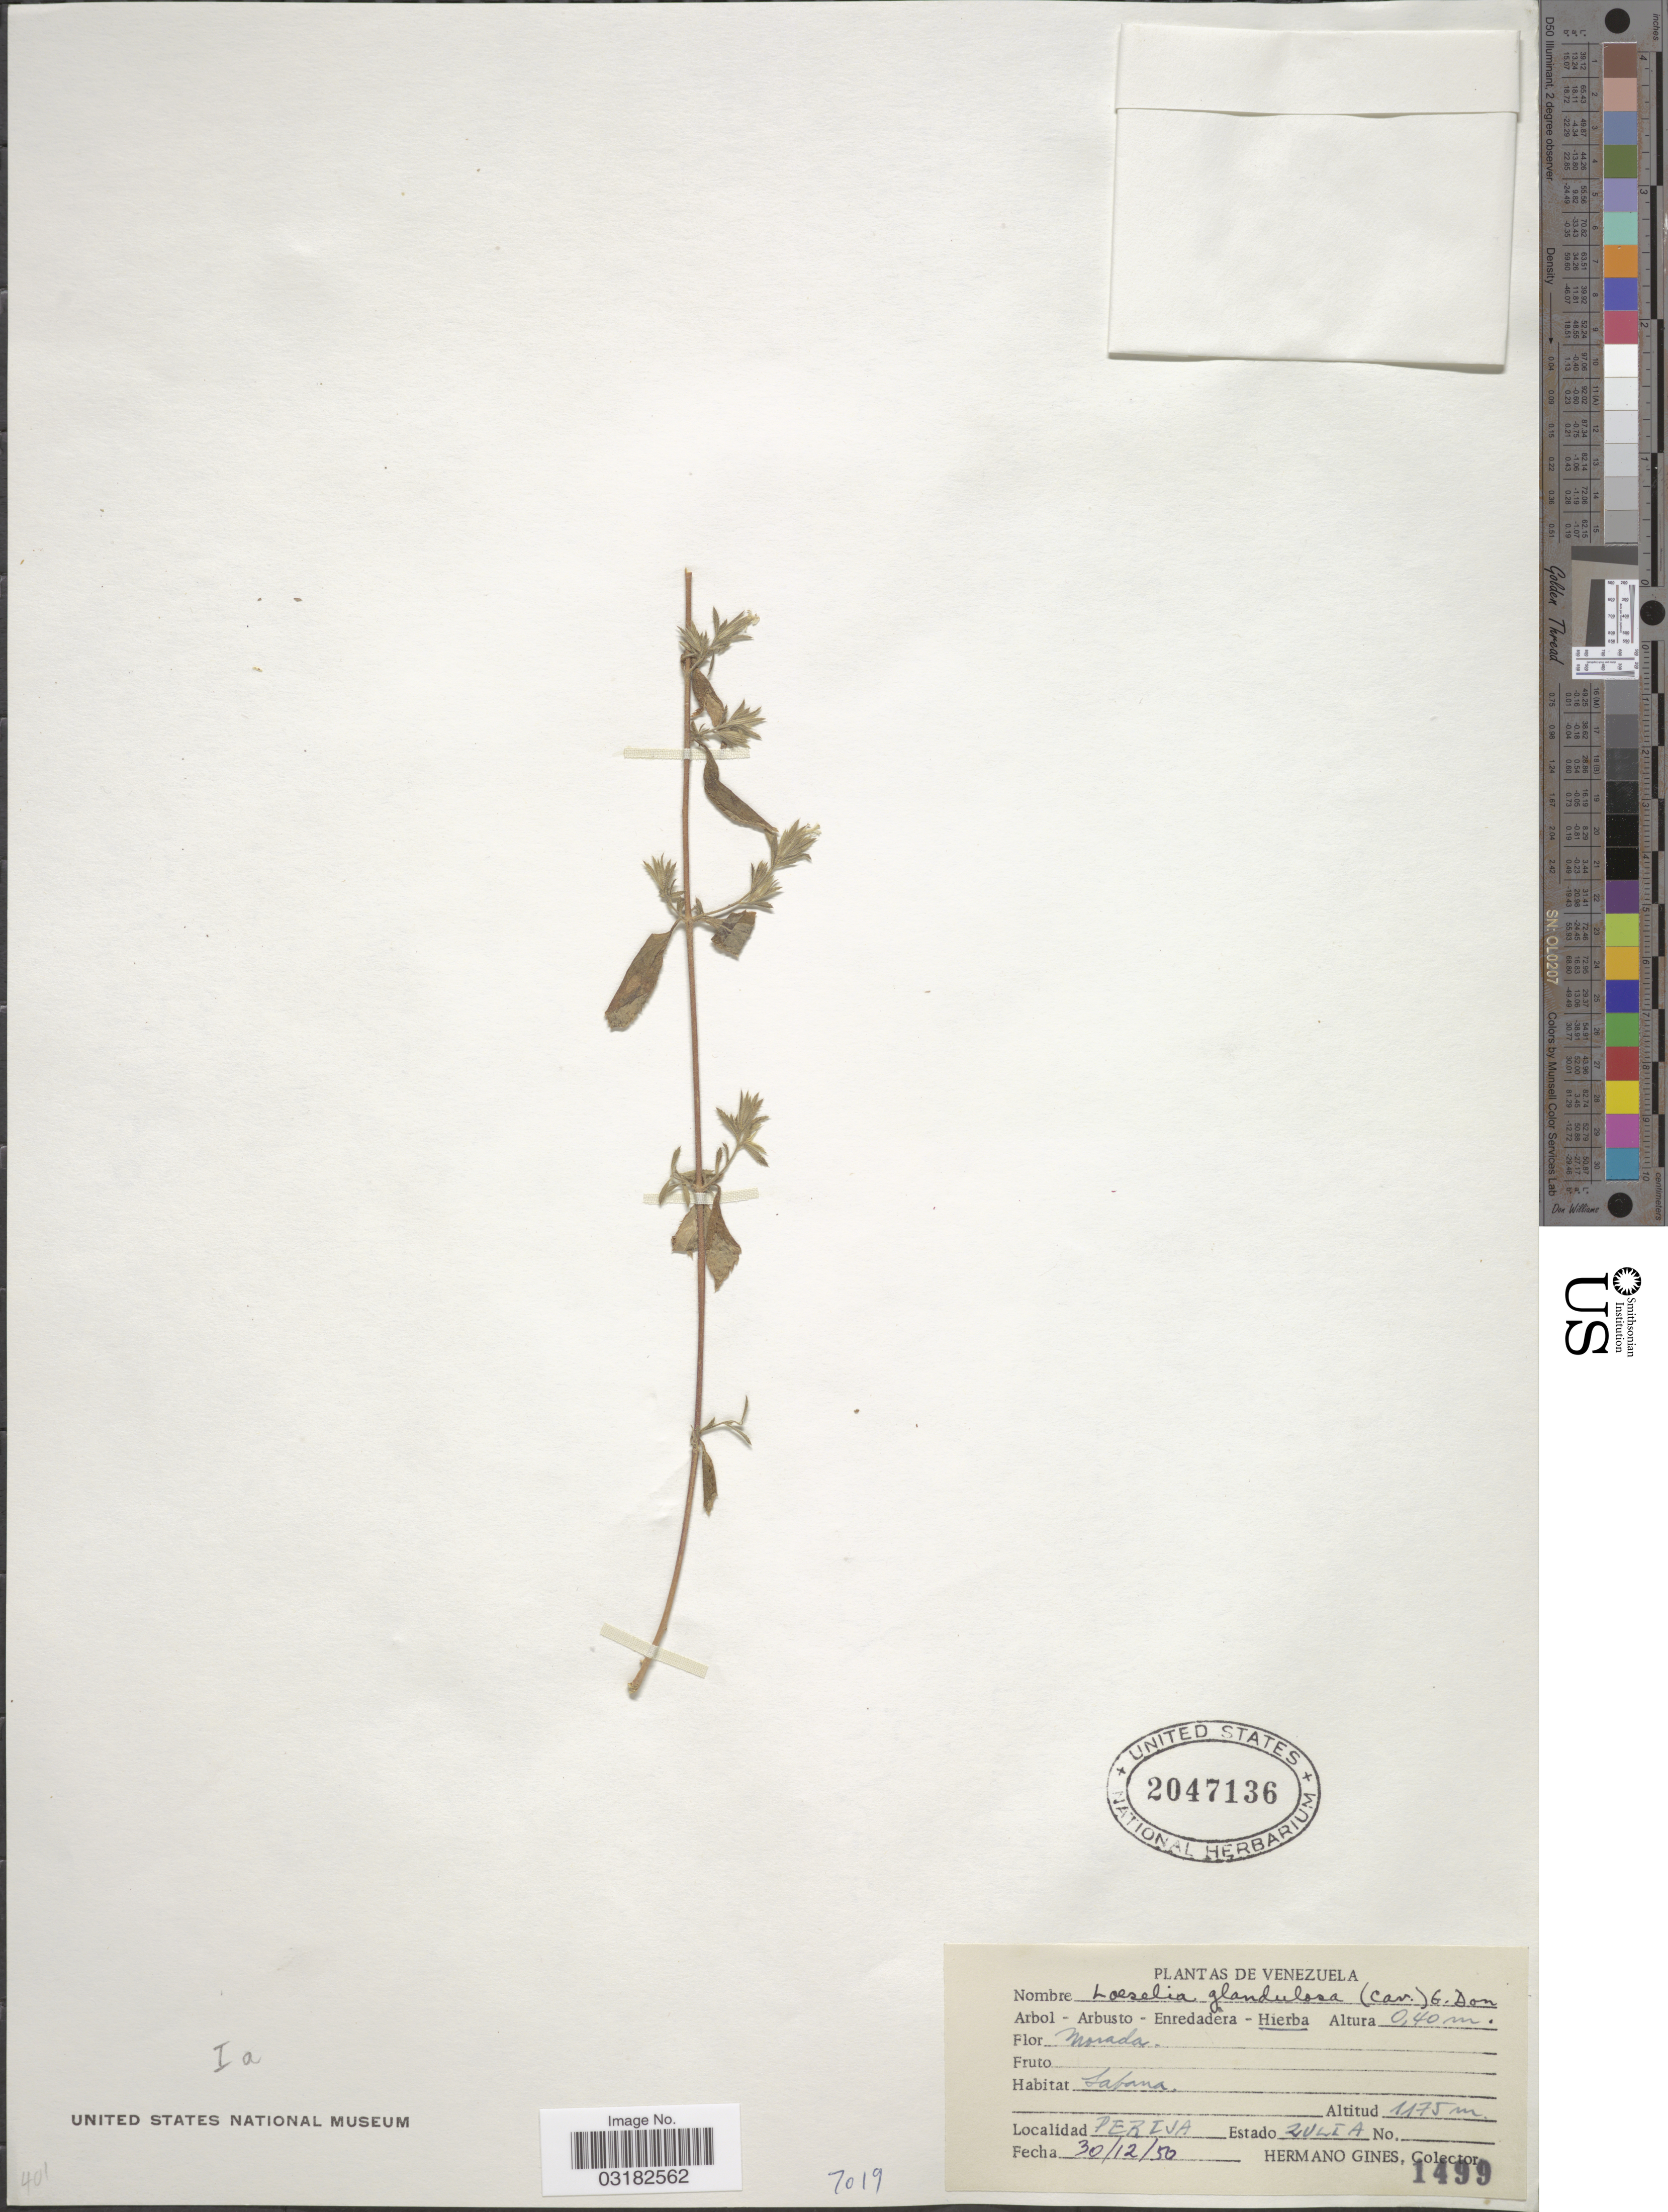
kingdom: Plantae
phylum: Tracheophyta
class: Magnoliopsida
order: Ericales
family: Polemoniaceae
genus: Loeselia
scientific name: Loeselia glandulosa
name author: (Cav.) G. Don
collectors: Bro. Gines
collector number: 1499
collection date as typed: Transcribed d/m/y: 30/12/50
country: Venezuela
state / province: Zulia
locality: Sabana. Perija.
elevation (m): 1175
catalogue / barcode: US 2047136